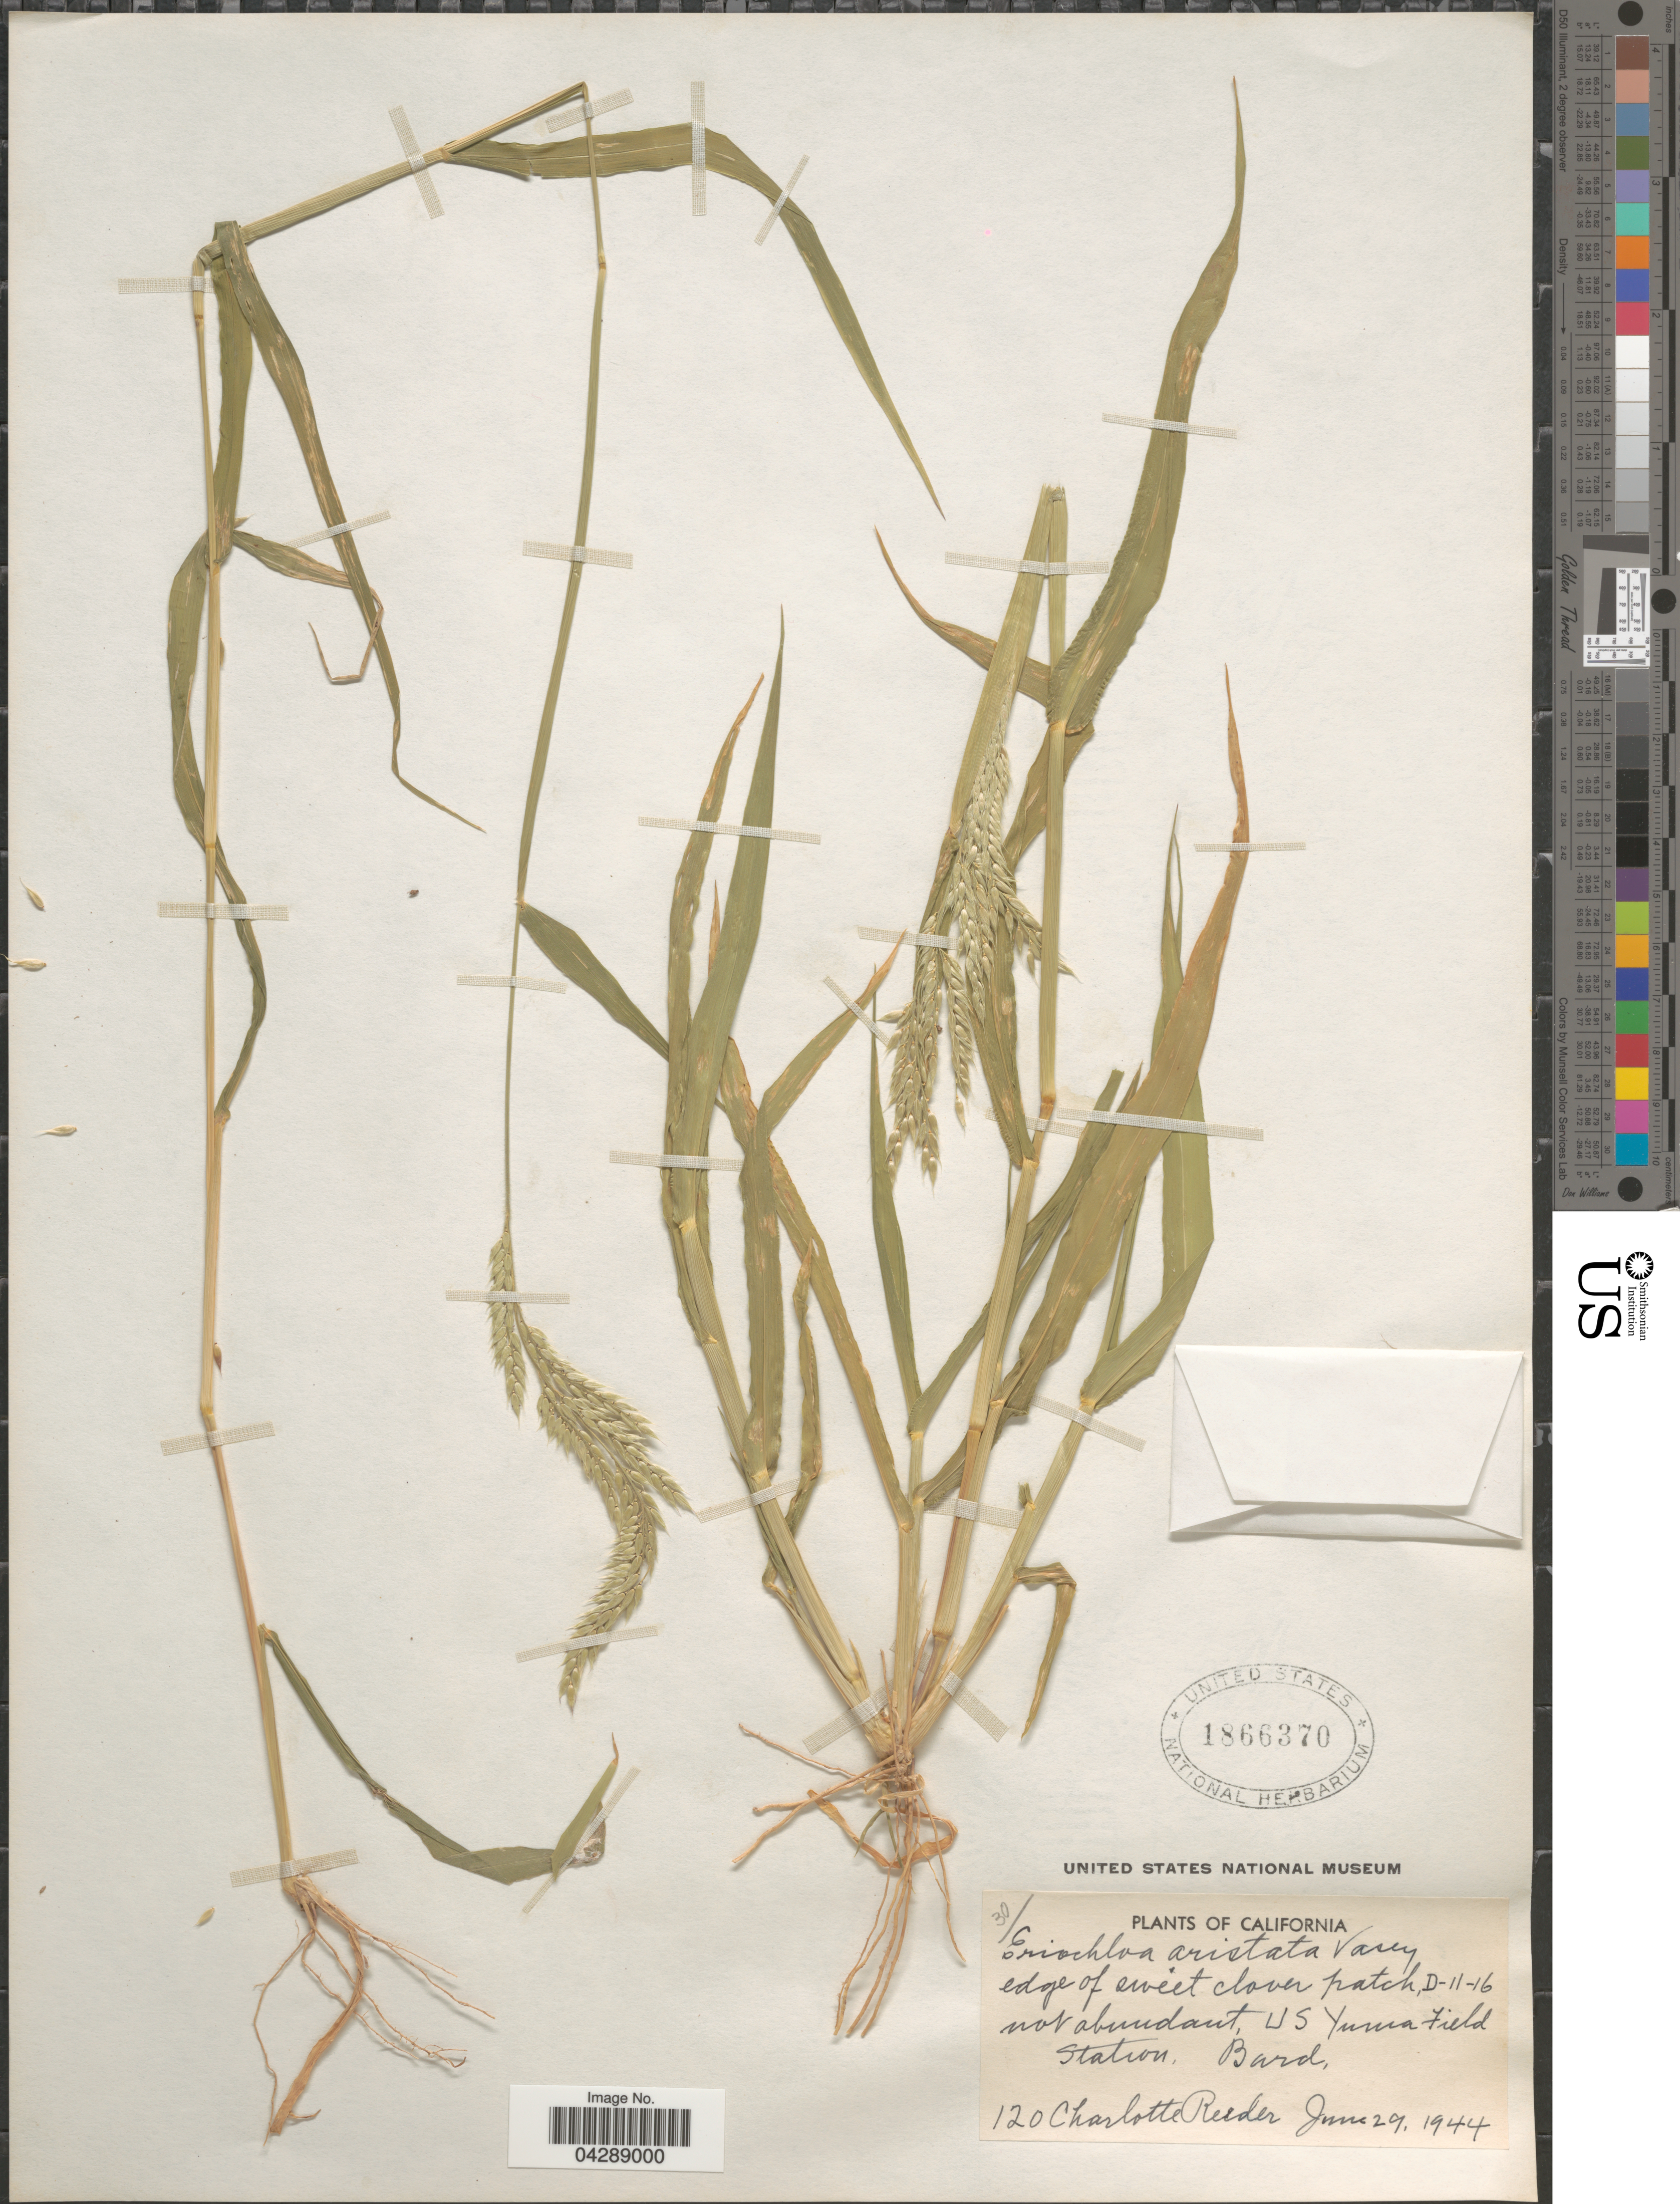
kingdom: Plantae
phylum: Tracheophyta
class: Liliopsida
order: Poales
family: Poaceae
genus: Eriochloa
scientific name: Eriochloa aristata var. aristata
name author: Vasey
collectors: C. G. Reeder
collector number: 120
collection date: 1944-06-29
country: United States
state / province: California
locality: Edge of sweet clover patch, D-11-16, US Yuma Field Station, Bard.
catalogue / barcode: US 1866370